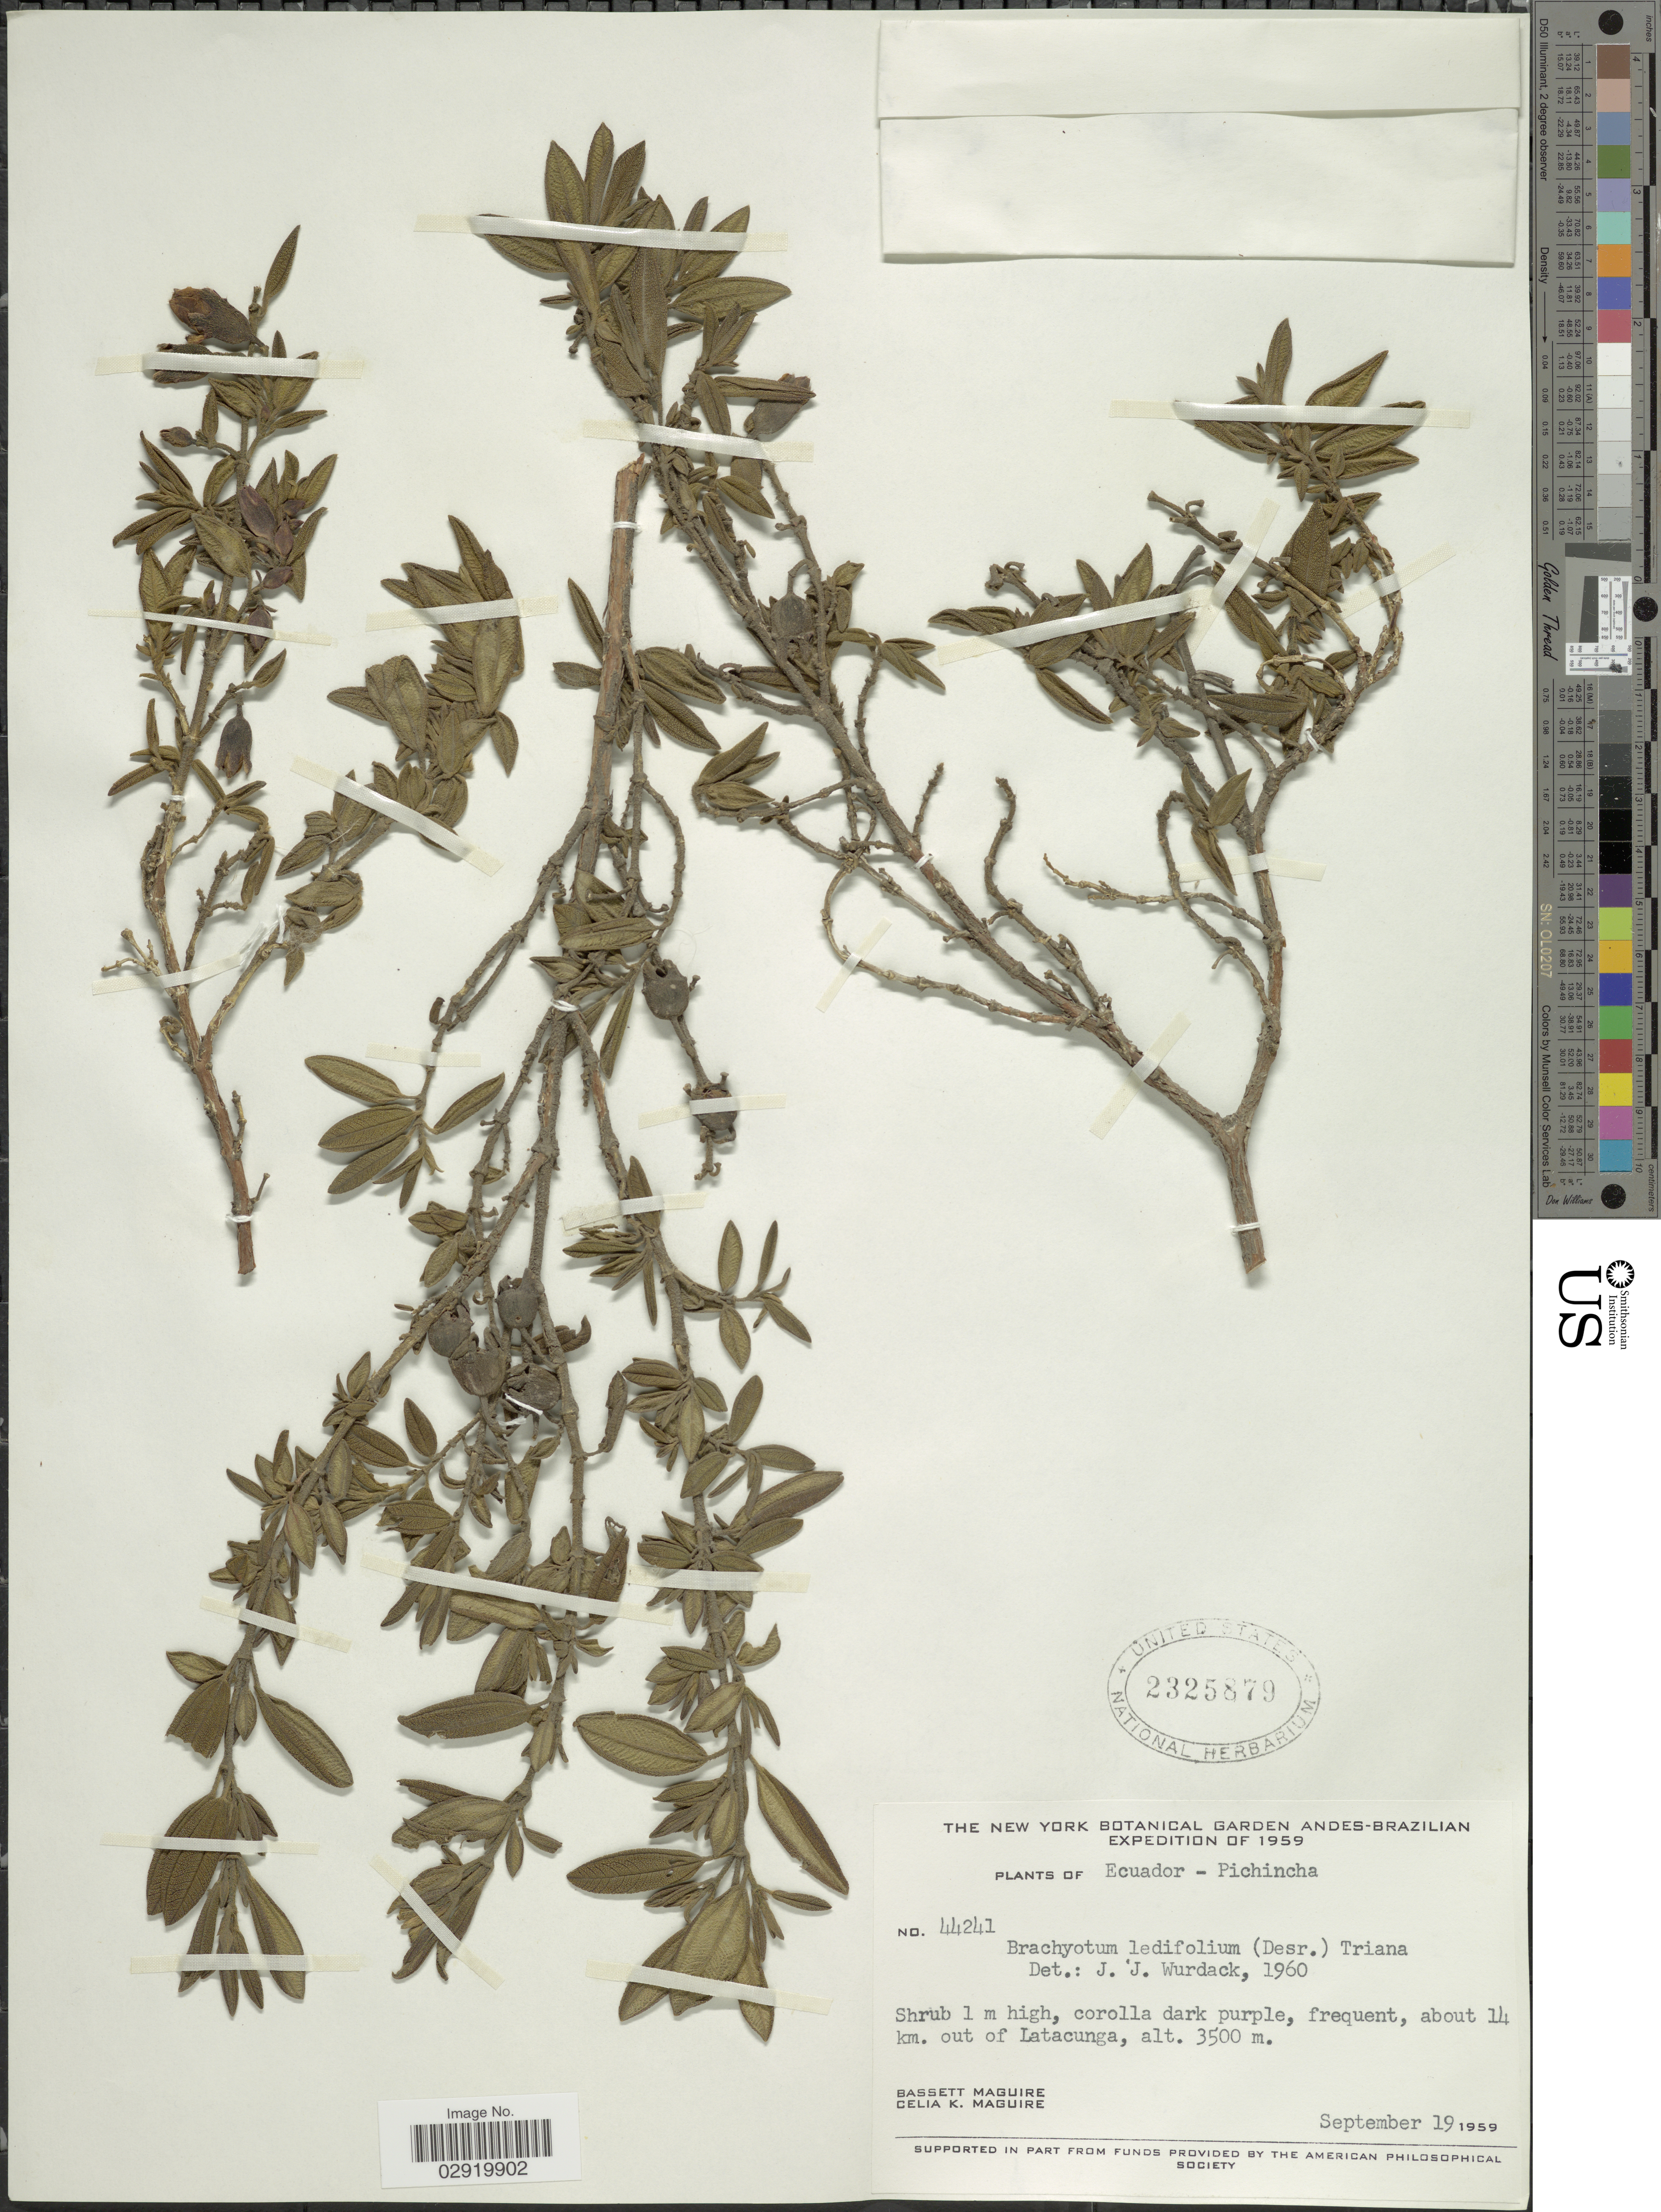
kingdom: Plantae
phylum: Tracheophyta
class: Magnoliopsida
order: Myrtales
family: Melastomataceae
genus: Brachyotum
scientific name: Brachyotum ledifolium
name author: (Desr.) Triana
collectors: B. Maguire & C. K. Maguire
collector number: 44241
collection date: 1959-09-19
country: Ecuador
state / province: Pichincha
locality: About 14 km. out of Latacunga.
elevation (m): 3500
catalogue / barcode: US 2325879